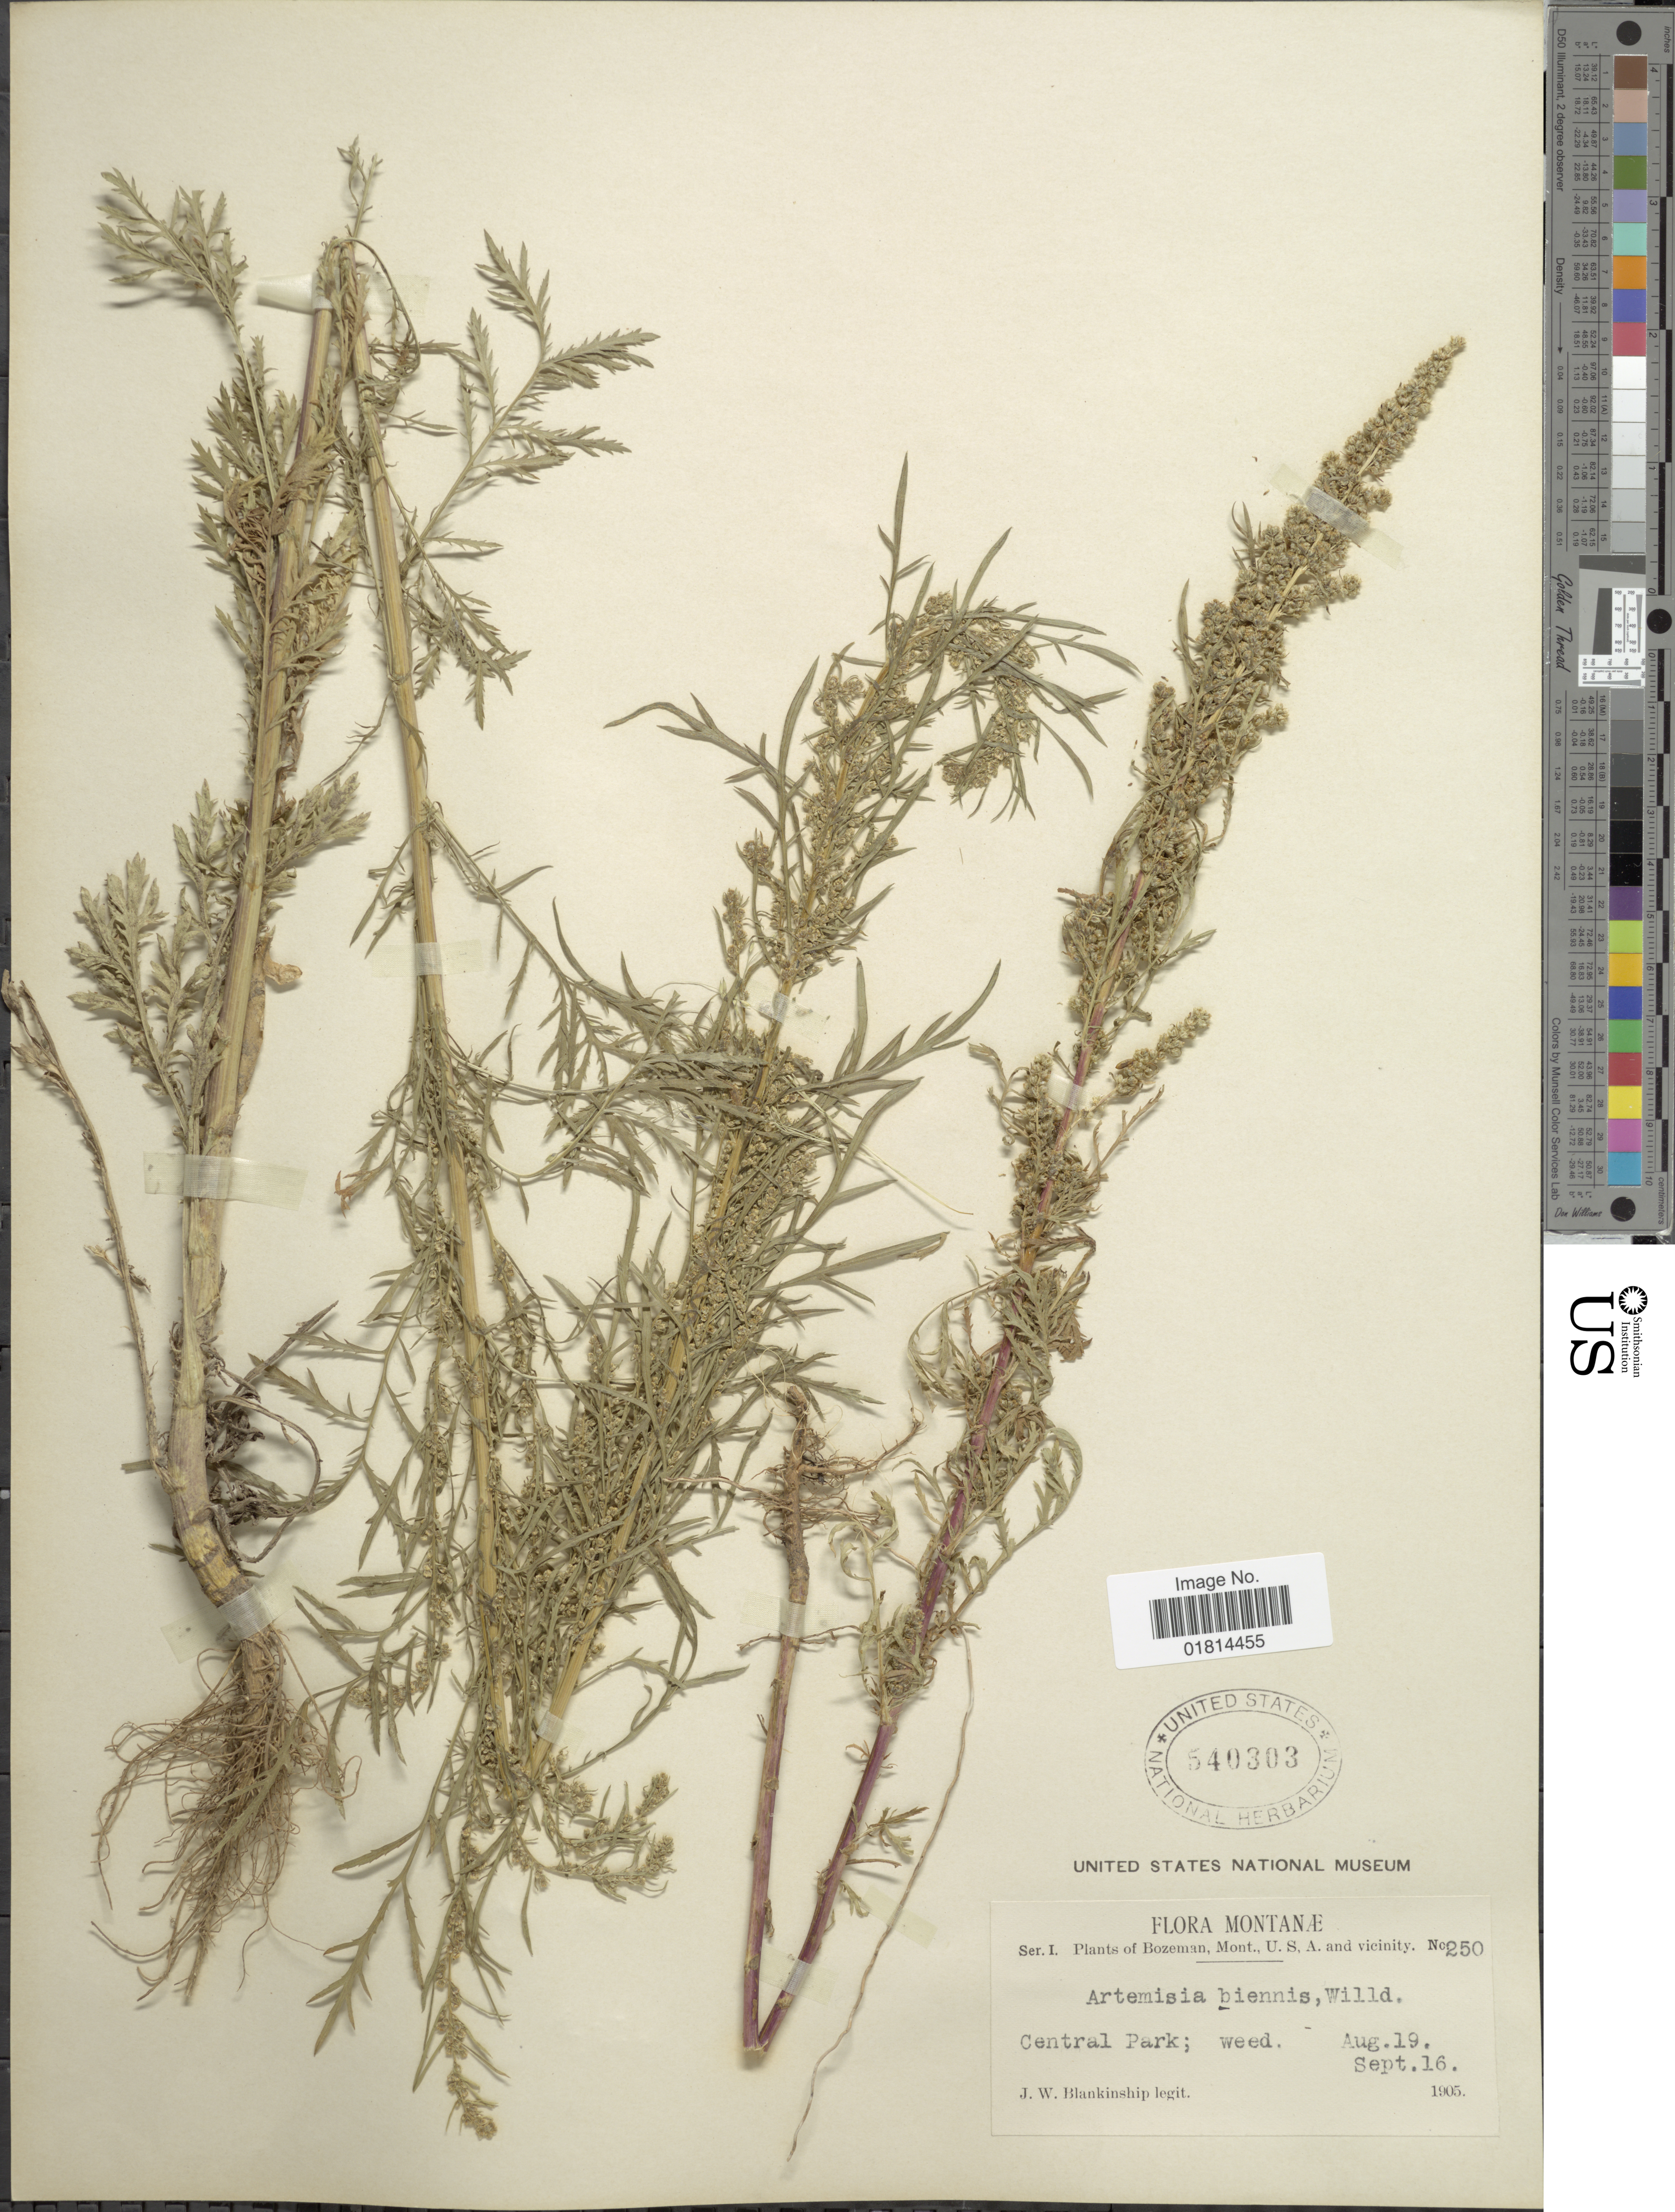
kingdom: Plantae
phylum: Tracheophyta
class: Magnoliopsida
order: Asterales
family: Asteraceae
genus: Artemisia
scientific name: Artemisia biennis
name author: Willd.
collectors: J. W. Blankinship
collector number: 250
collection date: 1905-08-19/1905-09-16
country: United States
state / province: Montana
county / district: Gallatin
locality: Bozeman, Central Park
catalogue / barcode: US 540303